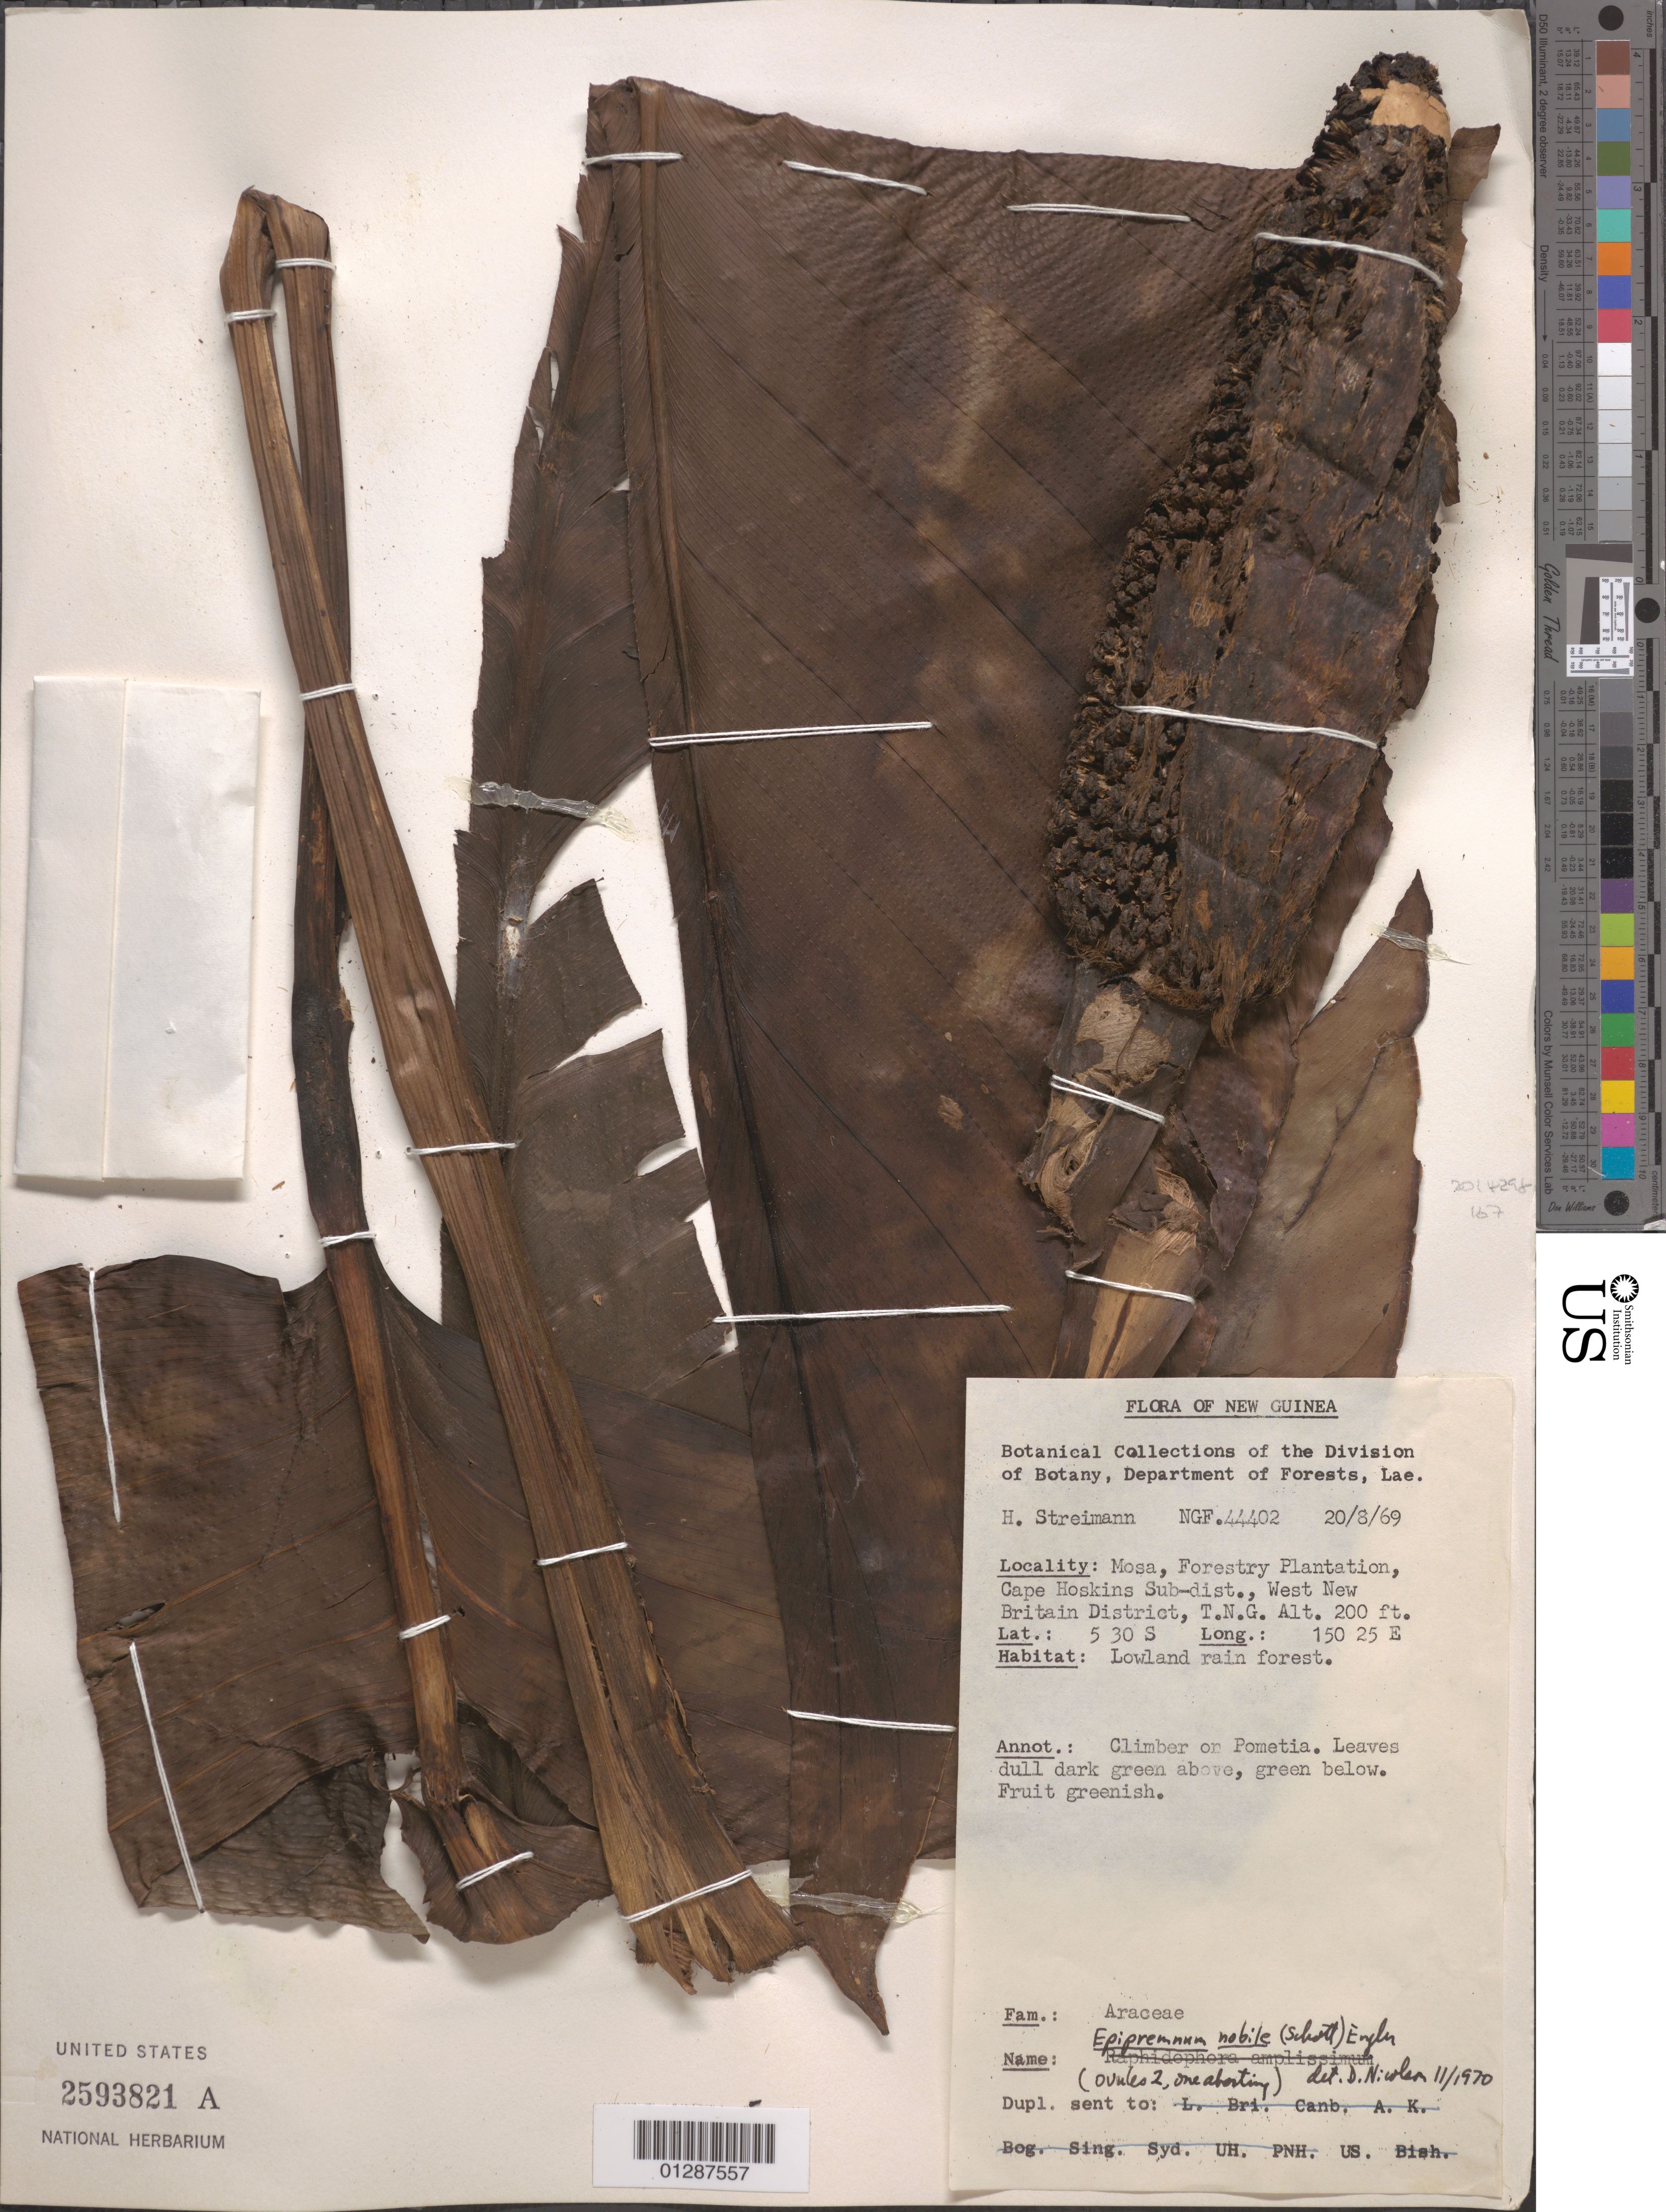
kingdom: Plantae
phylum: Tracheophyta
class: Liliopsida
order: Alismatales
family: Araceae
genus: Epipremnum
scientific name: Epipremnum nobile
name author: (Schott) Engl.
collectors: H. Streimann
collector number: NGF44402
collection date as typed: Transcribed d/m/y: 20/8/69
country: Papua New Guinea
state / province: West New Britain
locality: New Guinea. Mosa, Forestry Plantation, Cape Hoskins Sub-dist., West New Britain District, T.N.G.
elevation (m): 61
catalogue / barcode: US 2593821A